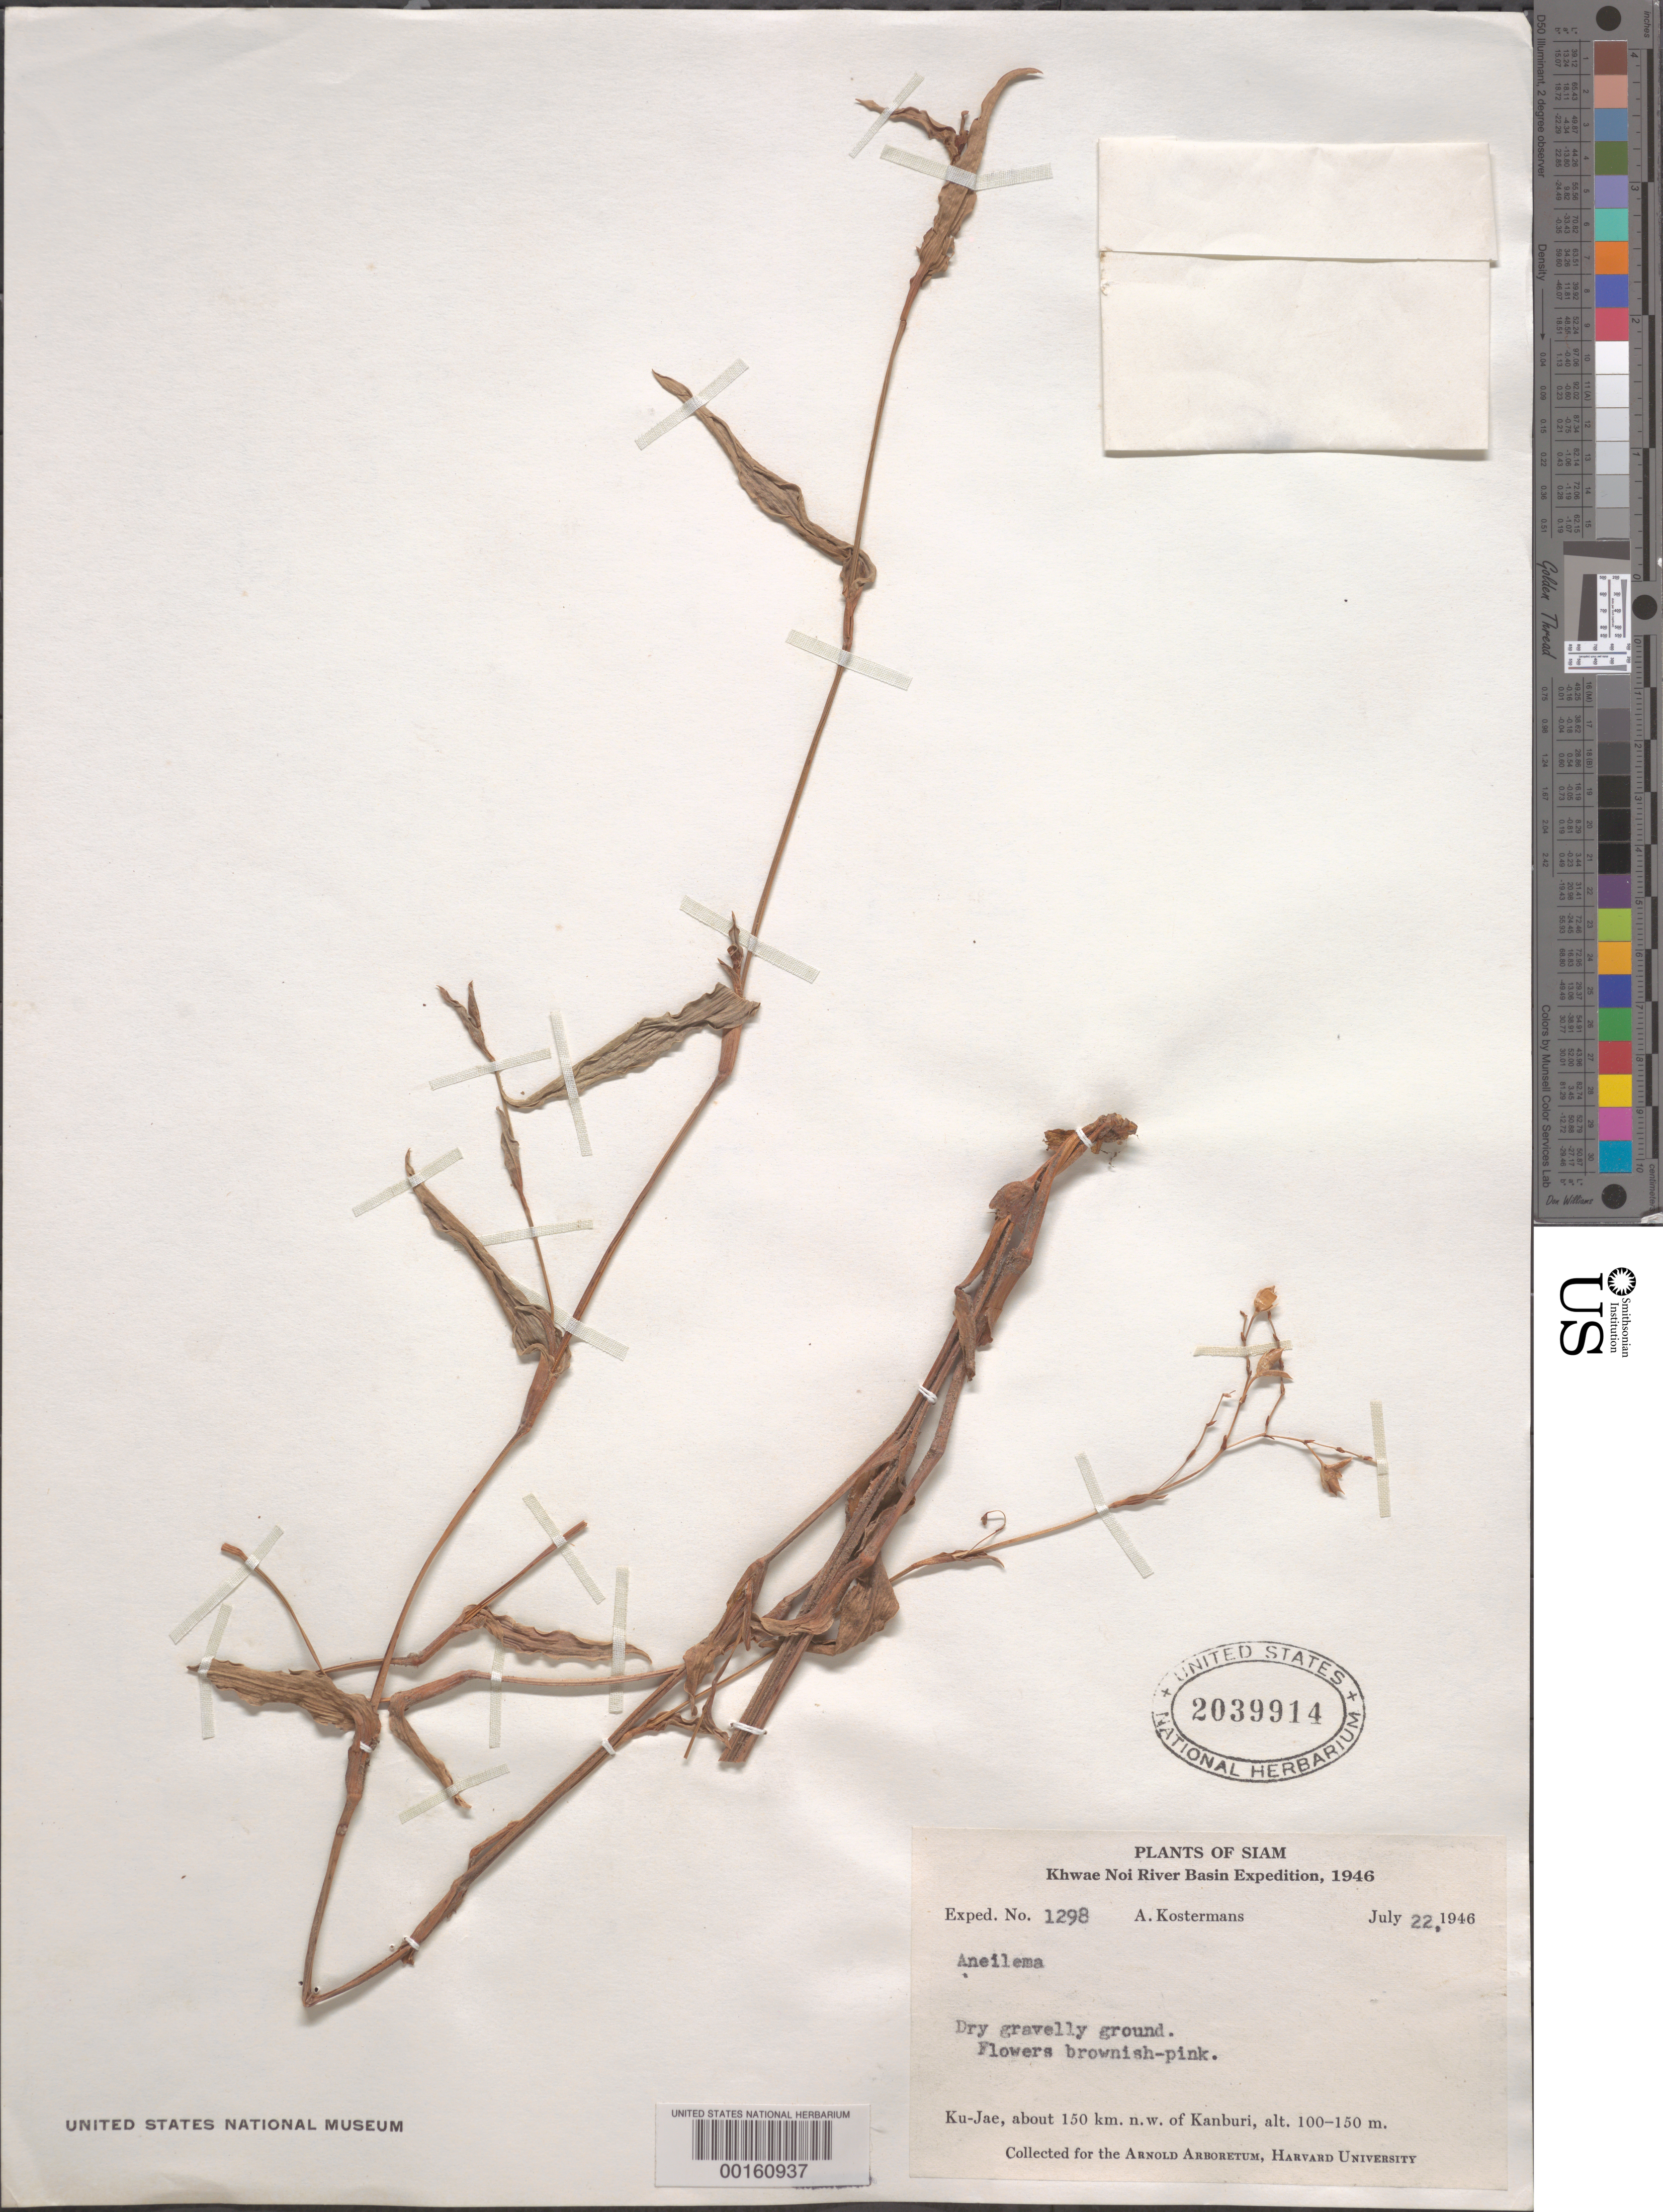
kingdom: Plantae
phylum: Tracheophyta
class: Liliopsida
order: Commelinales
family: Commelinaceae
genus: Murdannia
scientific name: Murdannia sp.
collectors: A. J. G. Kostermans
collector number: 1298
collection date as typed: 22 Jul 1946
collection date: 1946-07-22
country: Thailand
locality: Ku-jae, n.w. of kanburi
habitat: Dry, gravelly soil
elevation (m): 100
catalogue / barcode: US 2039914